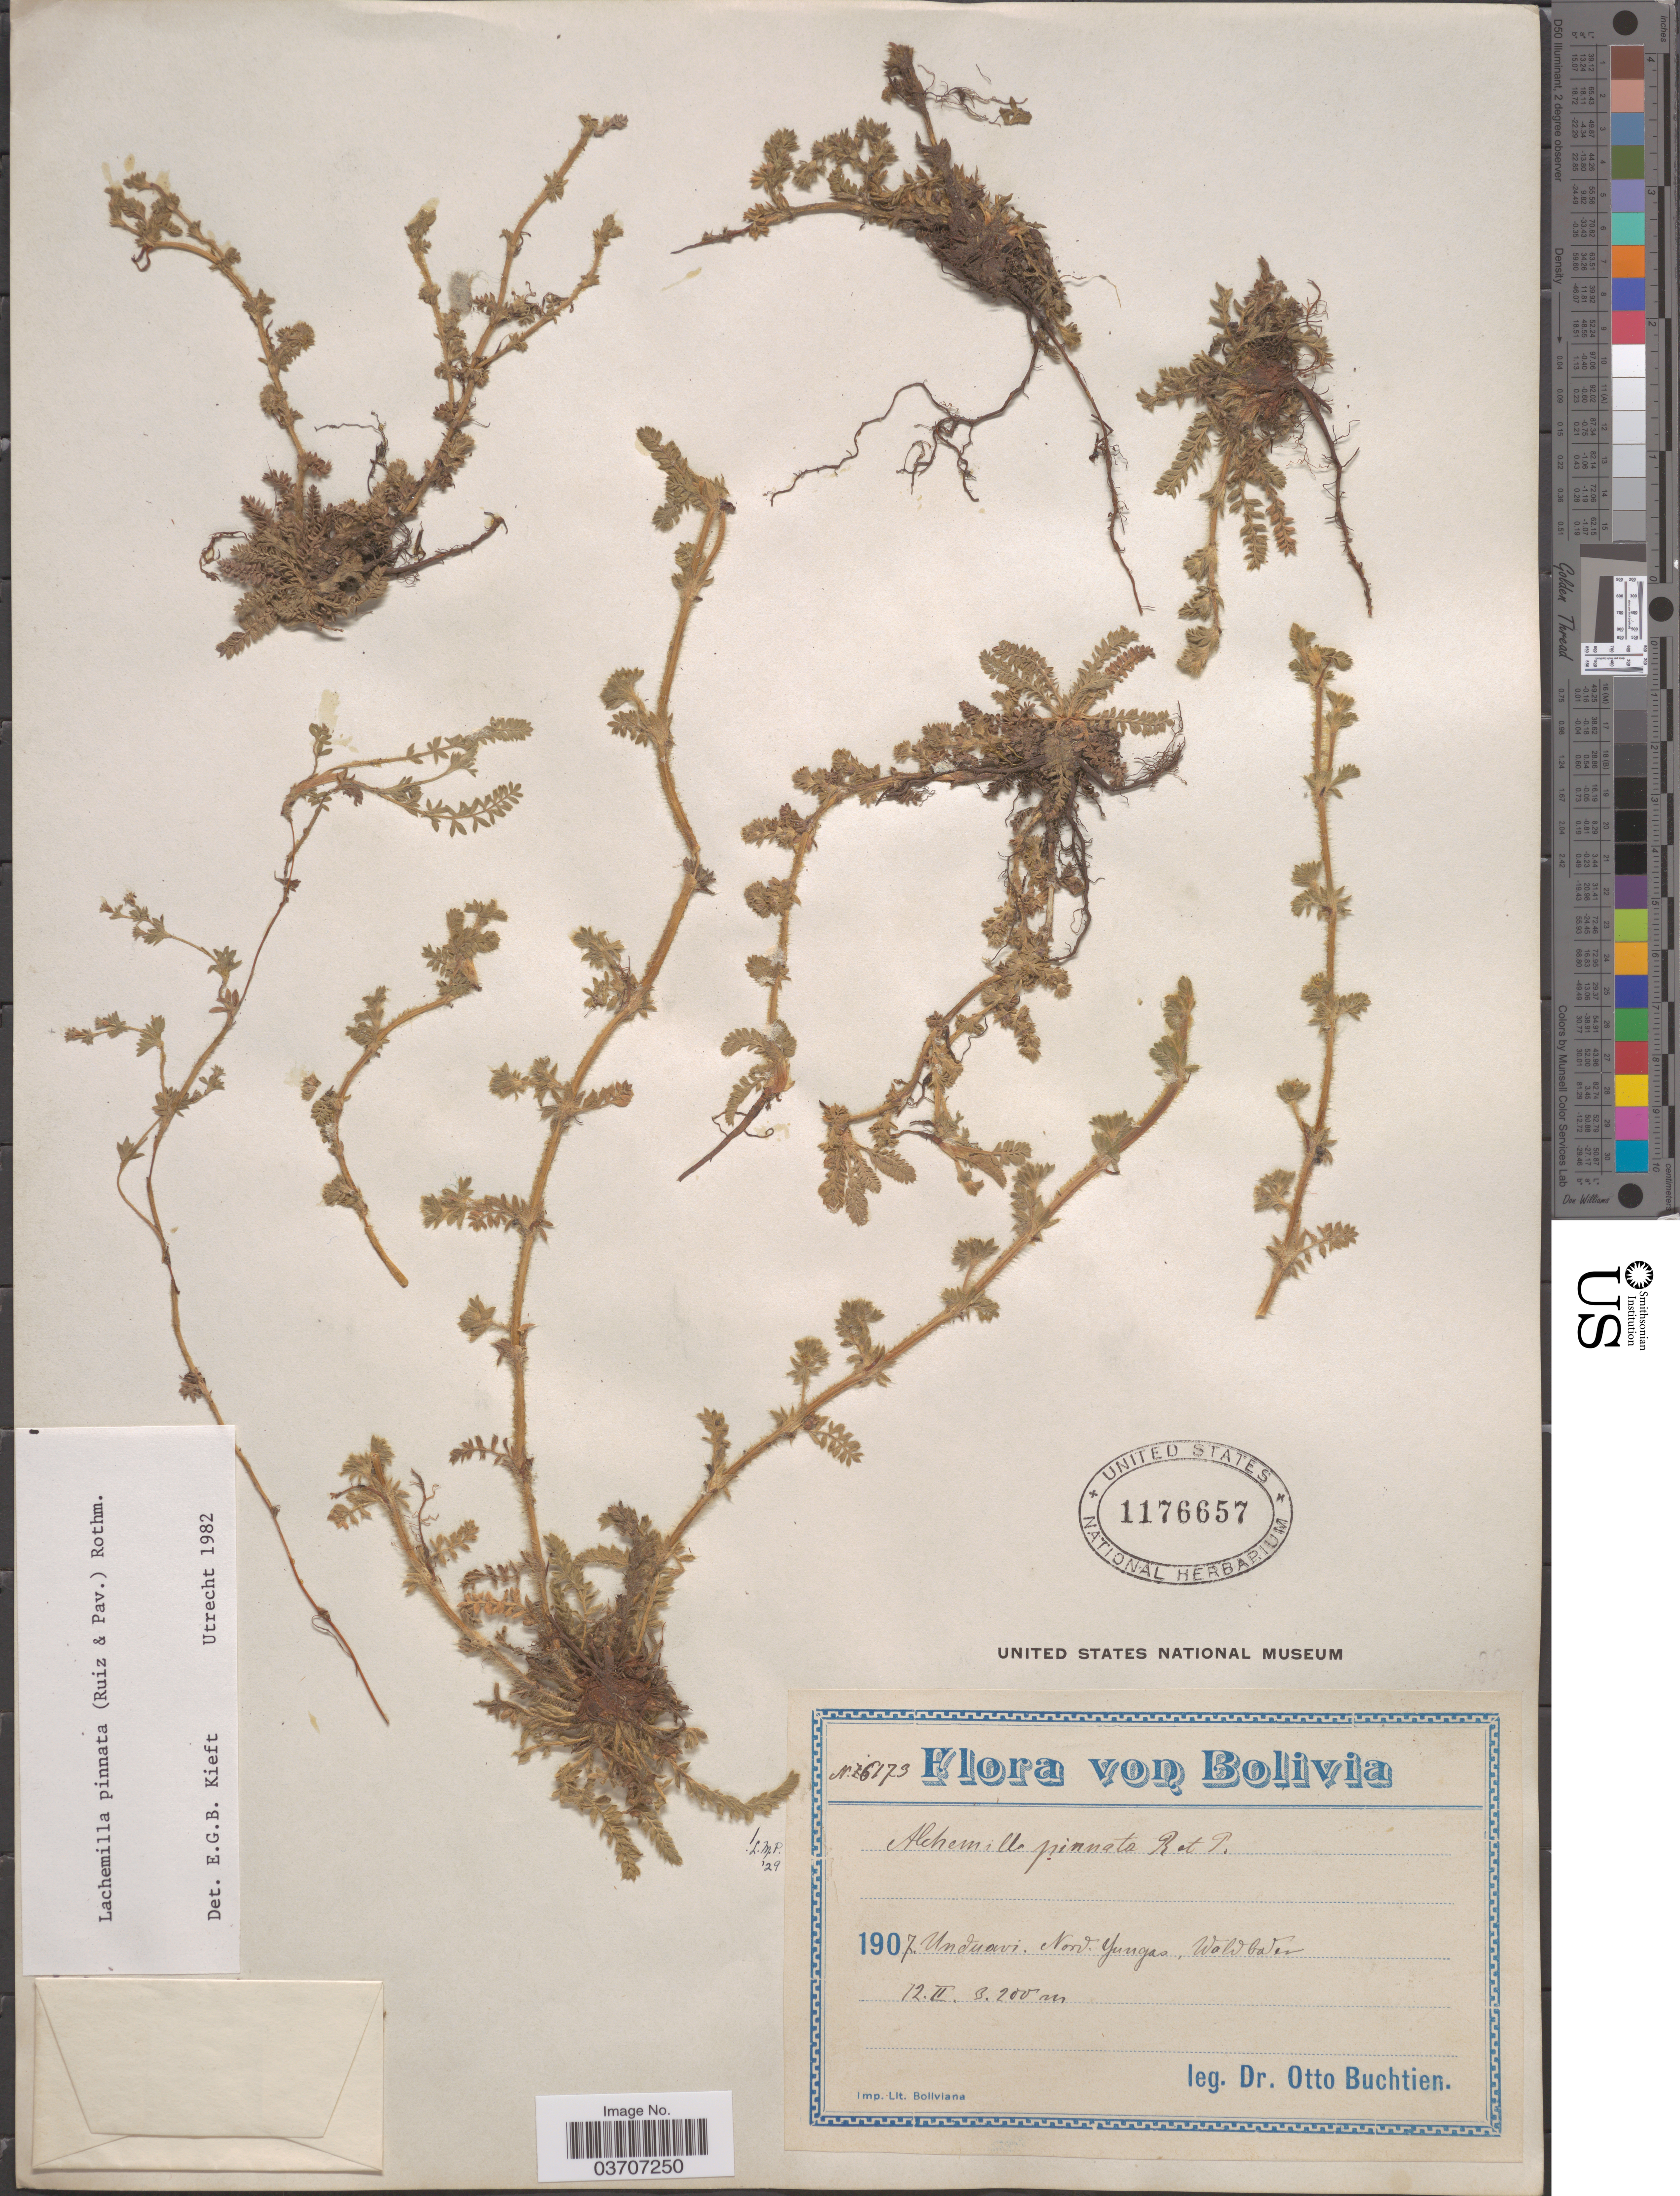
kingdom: Plantae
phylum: Tracheophyta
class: Magnoliopsida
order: Rosales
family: Rosaceae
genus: Lachemilla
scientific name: Lachemilla pinnata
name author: (Ruiz & Pav.) Rothm.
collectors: O. Buchtien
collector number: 6173*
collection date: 1907-02-12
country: Bolivia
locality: Unduavi. Nord. Yungas, Waldboden.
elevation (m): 3200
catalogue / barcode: US 1176657